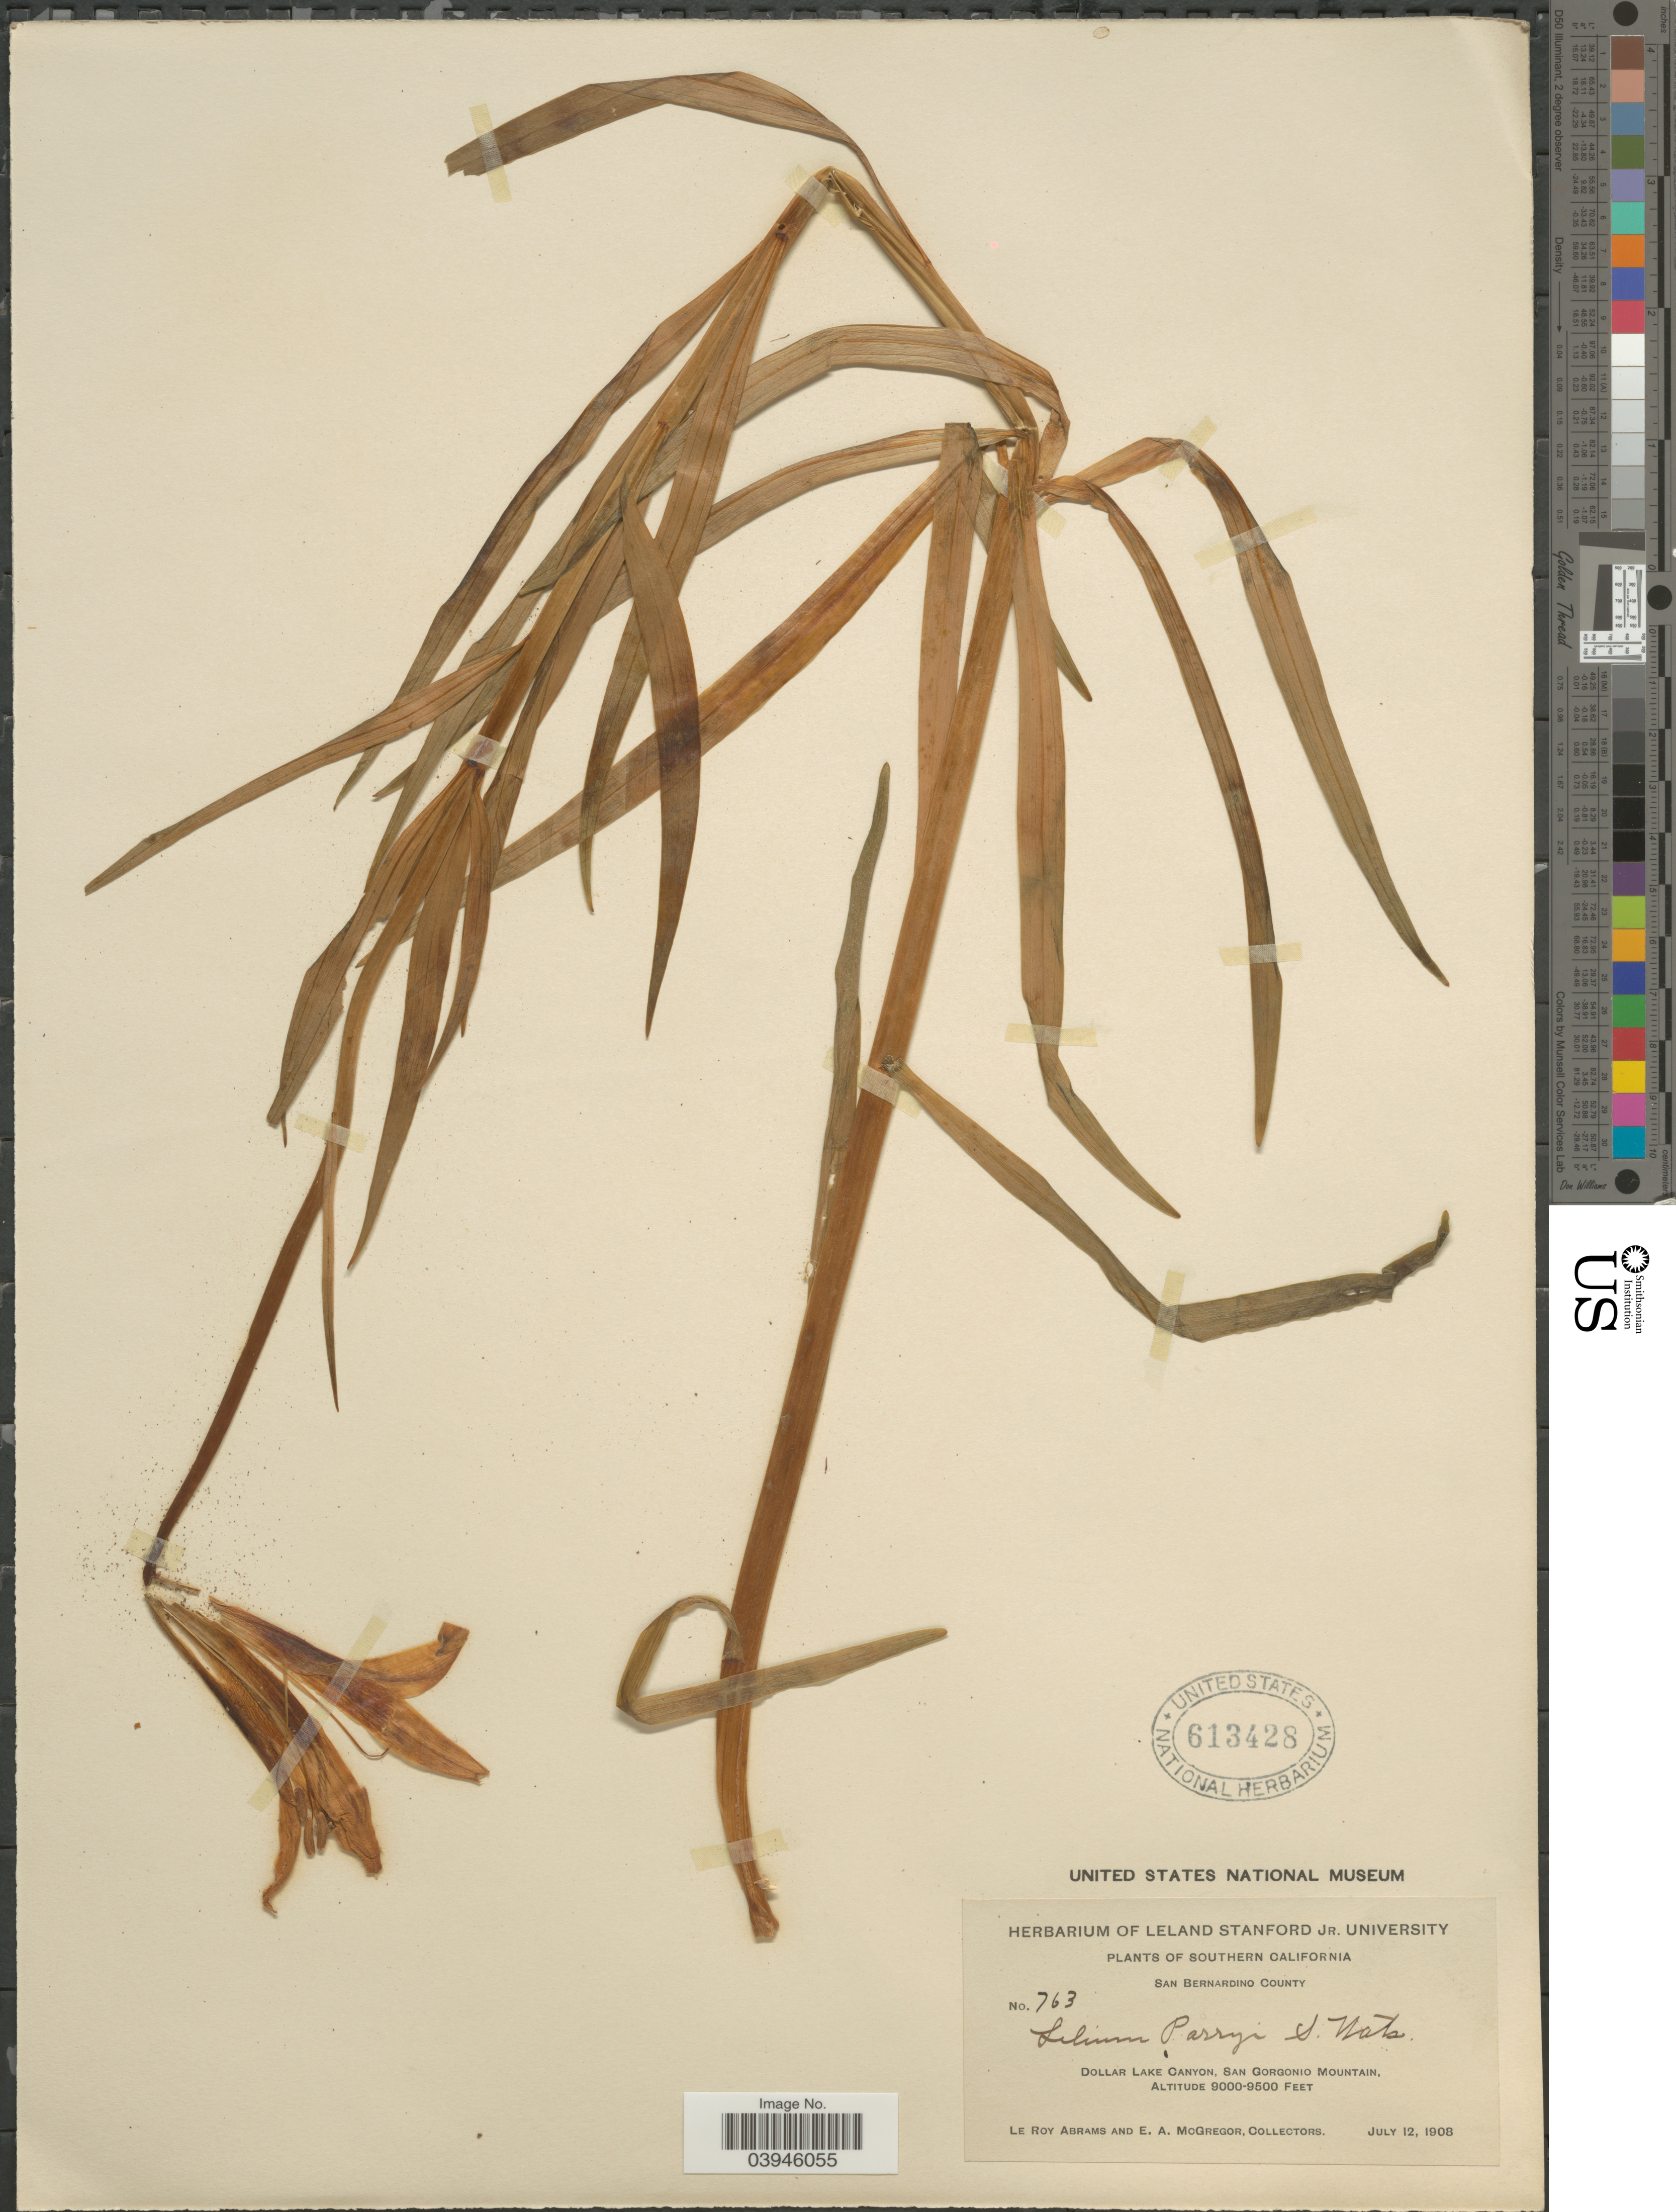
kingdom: Plantae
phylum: Tracheophyta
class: Liliopsida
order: Liliales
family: Liliaceae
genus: Lilium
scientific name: Lilium parryi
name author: S. Watson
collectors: L. Abrams & E. A. McGregor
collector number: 763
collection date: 1908-07-12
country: United States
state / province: California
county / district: San Bernardino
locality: Southern California. San Bernardino County. Dollar Lake Canyon, San Gorgonio Mountain.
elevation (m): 2743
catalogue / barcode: US 613428